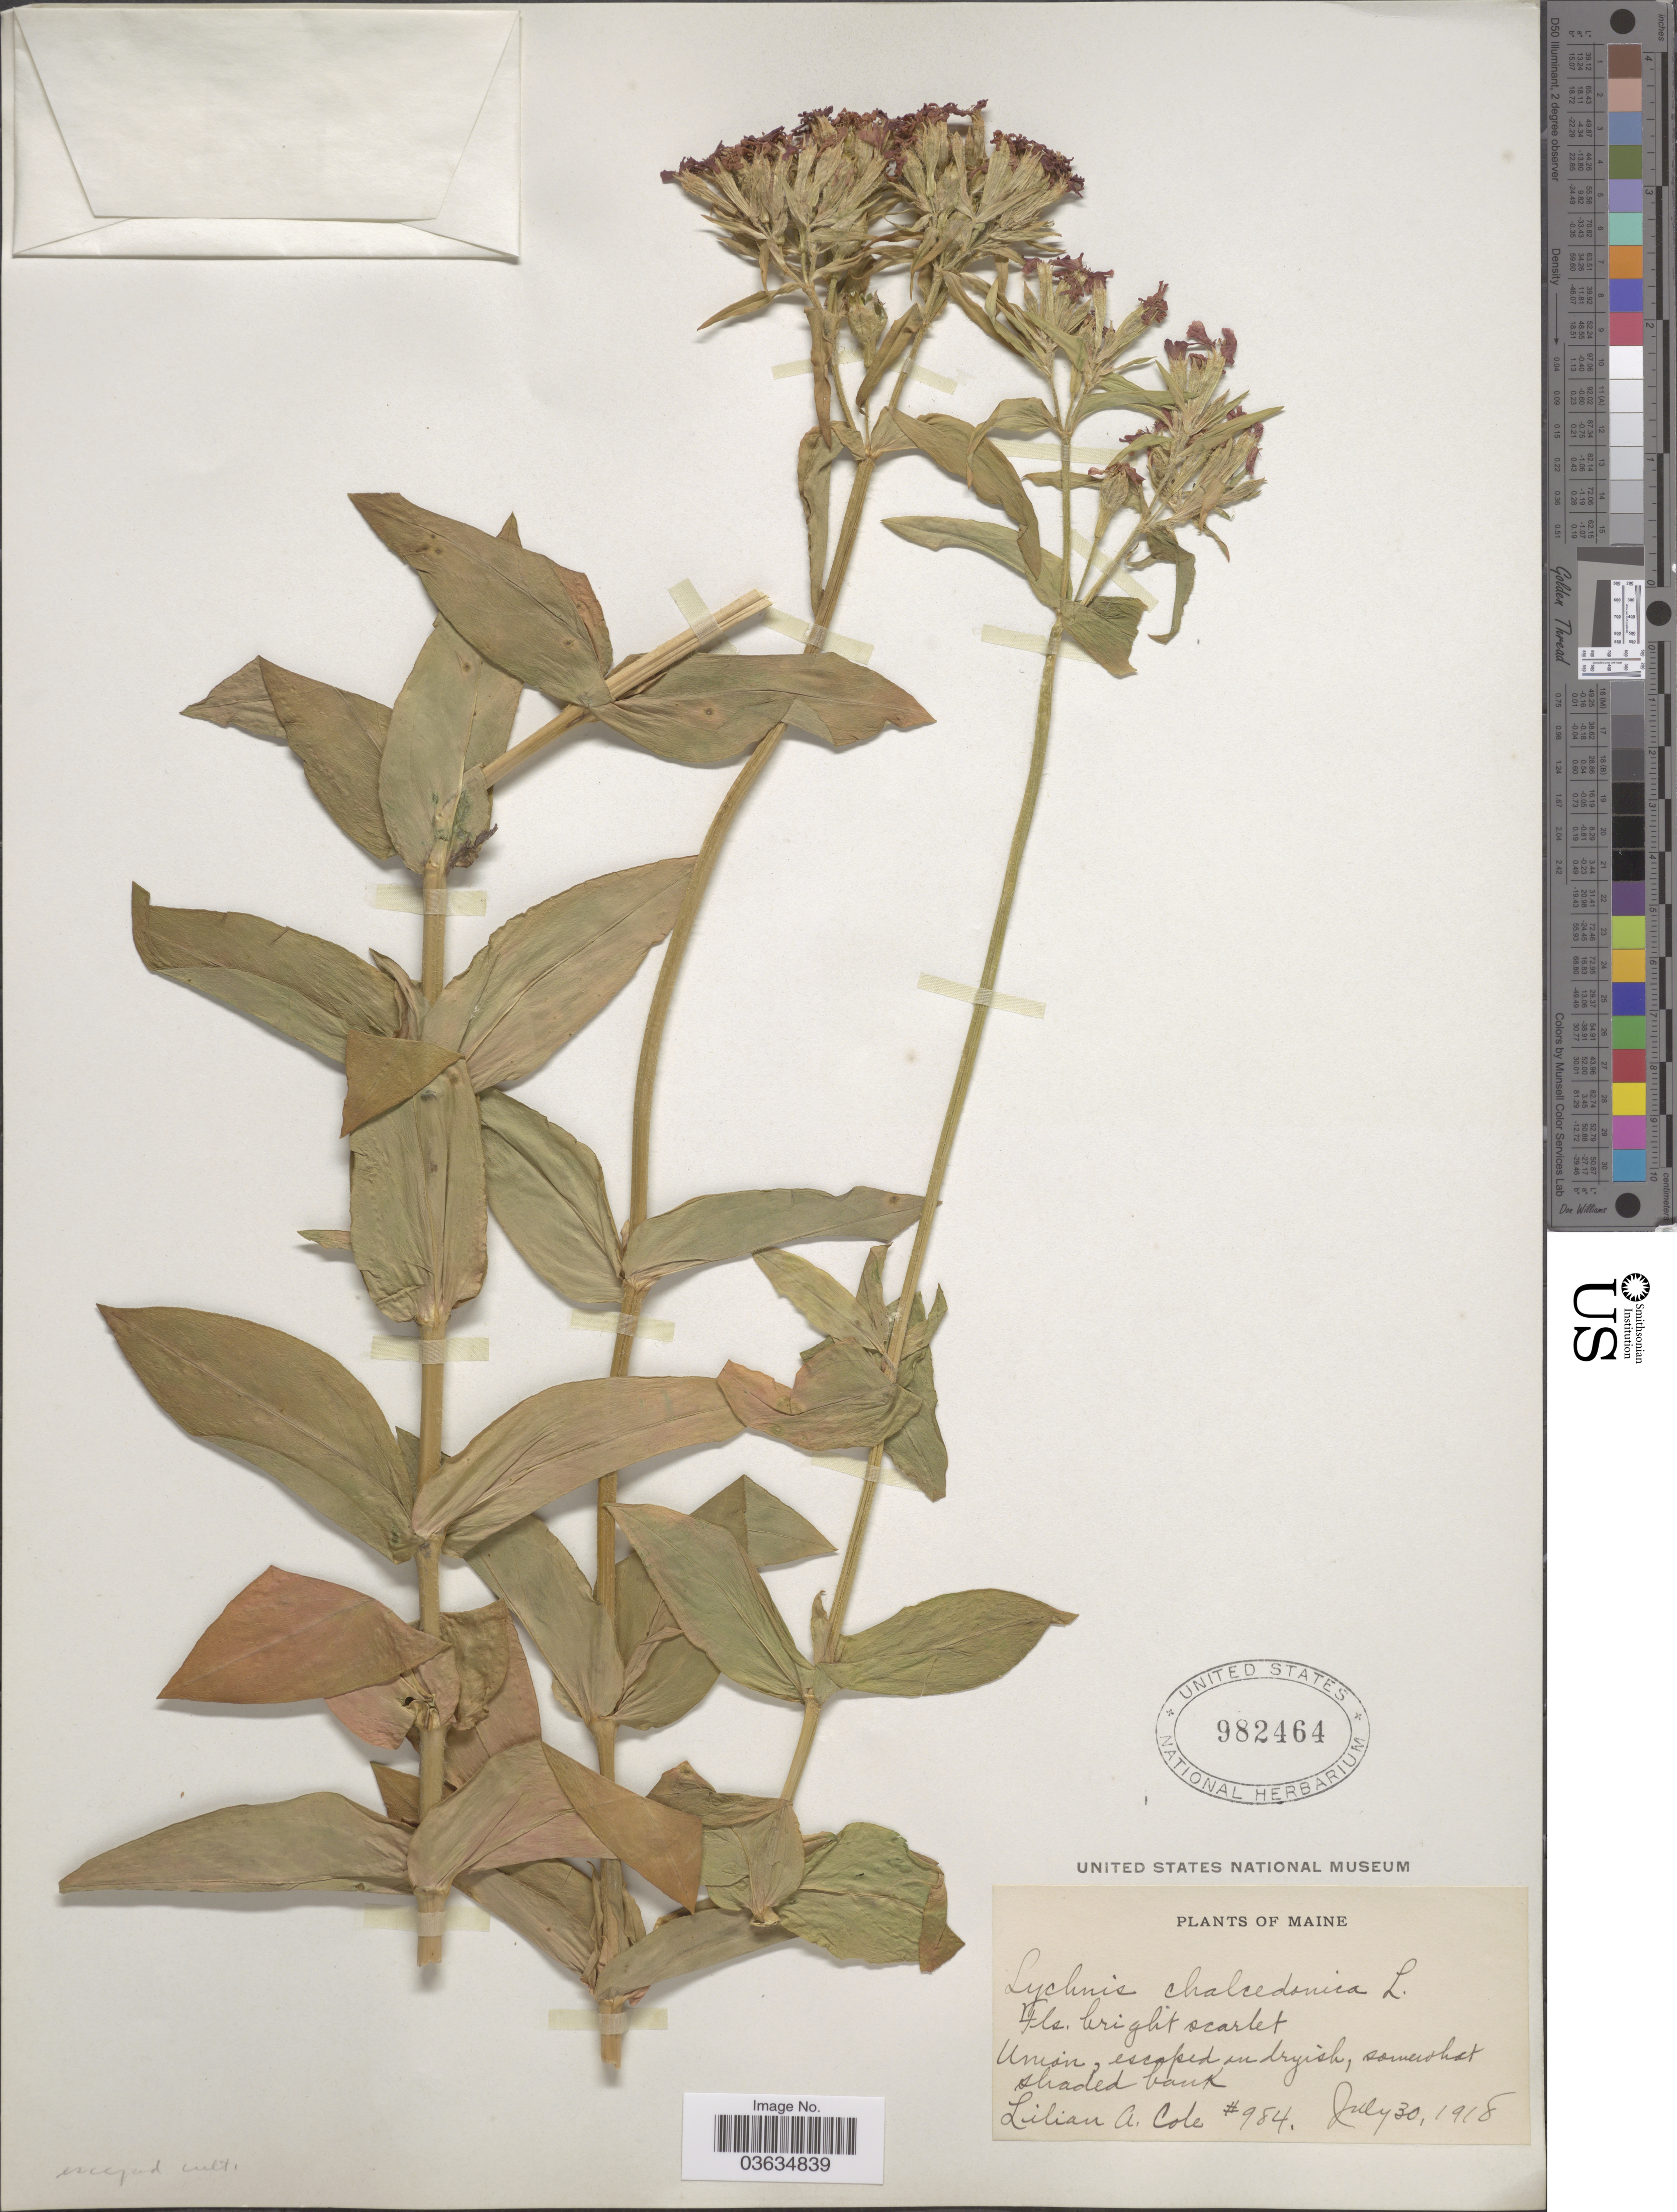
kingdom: Plantae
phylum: Tracheophyta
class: Magnoliopsida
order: Caryophyllales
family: Caryophyllaceae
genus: Silene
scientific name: Silene chalcedonica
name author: (L.) E.H.L. Krause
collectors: L. A. Cole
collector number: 984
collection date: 1918-07-30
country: United States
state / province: Maine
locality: Union.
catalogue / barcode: US 982464